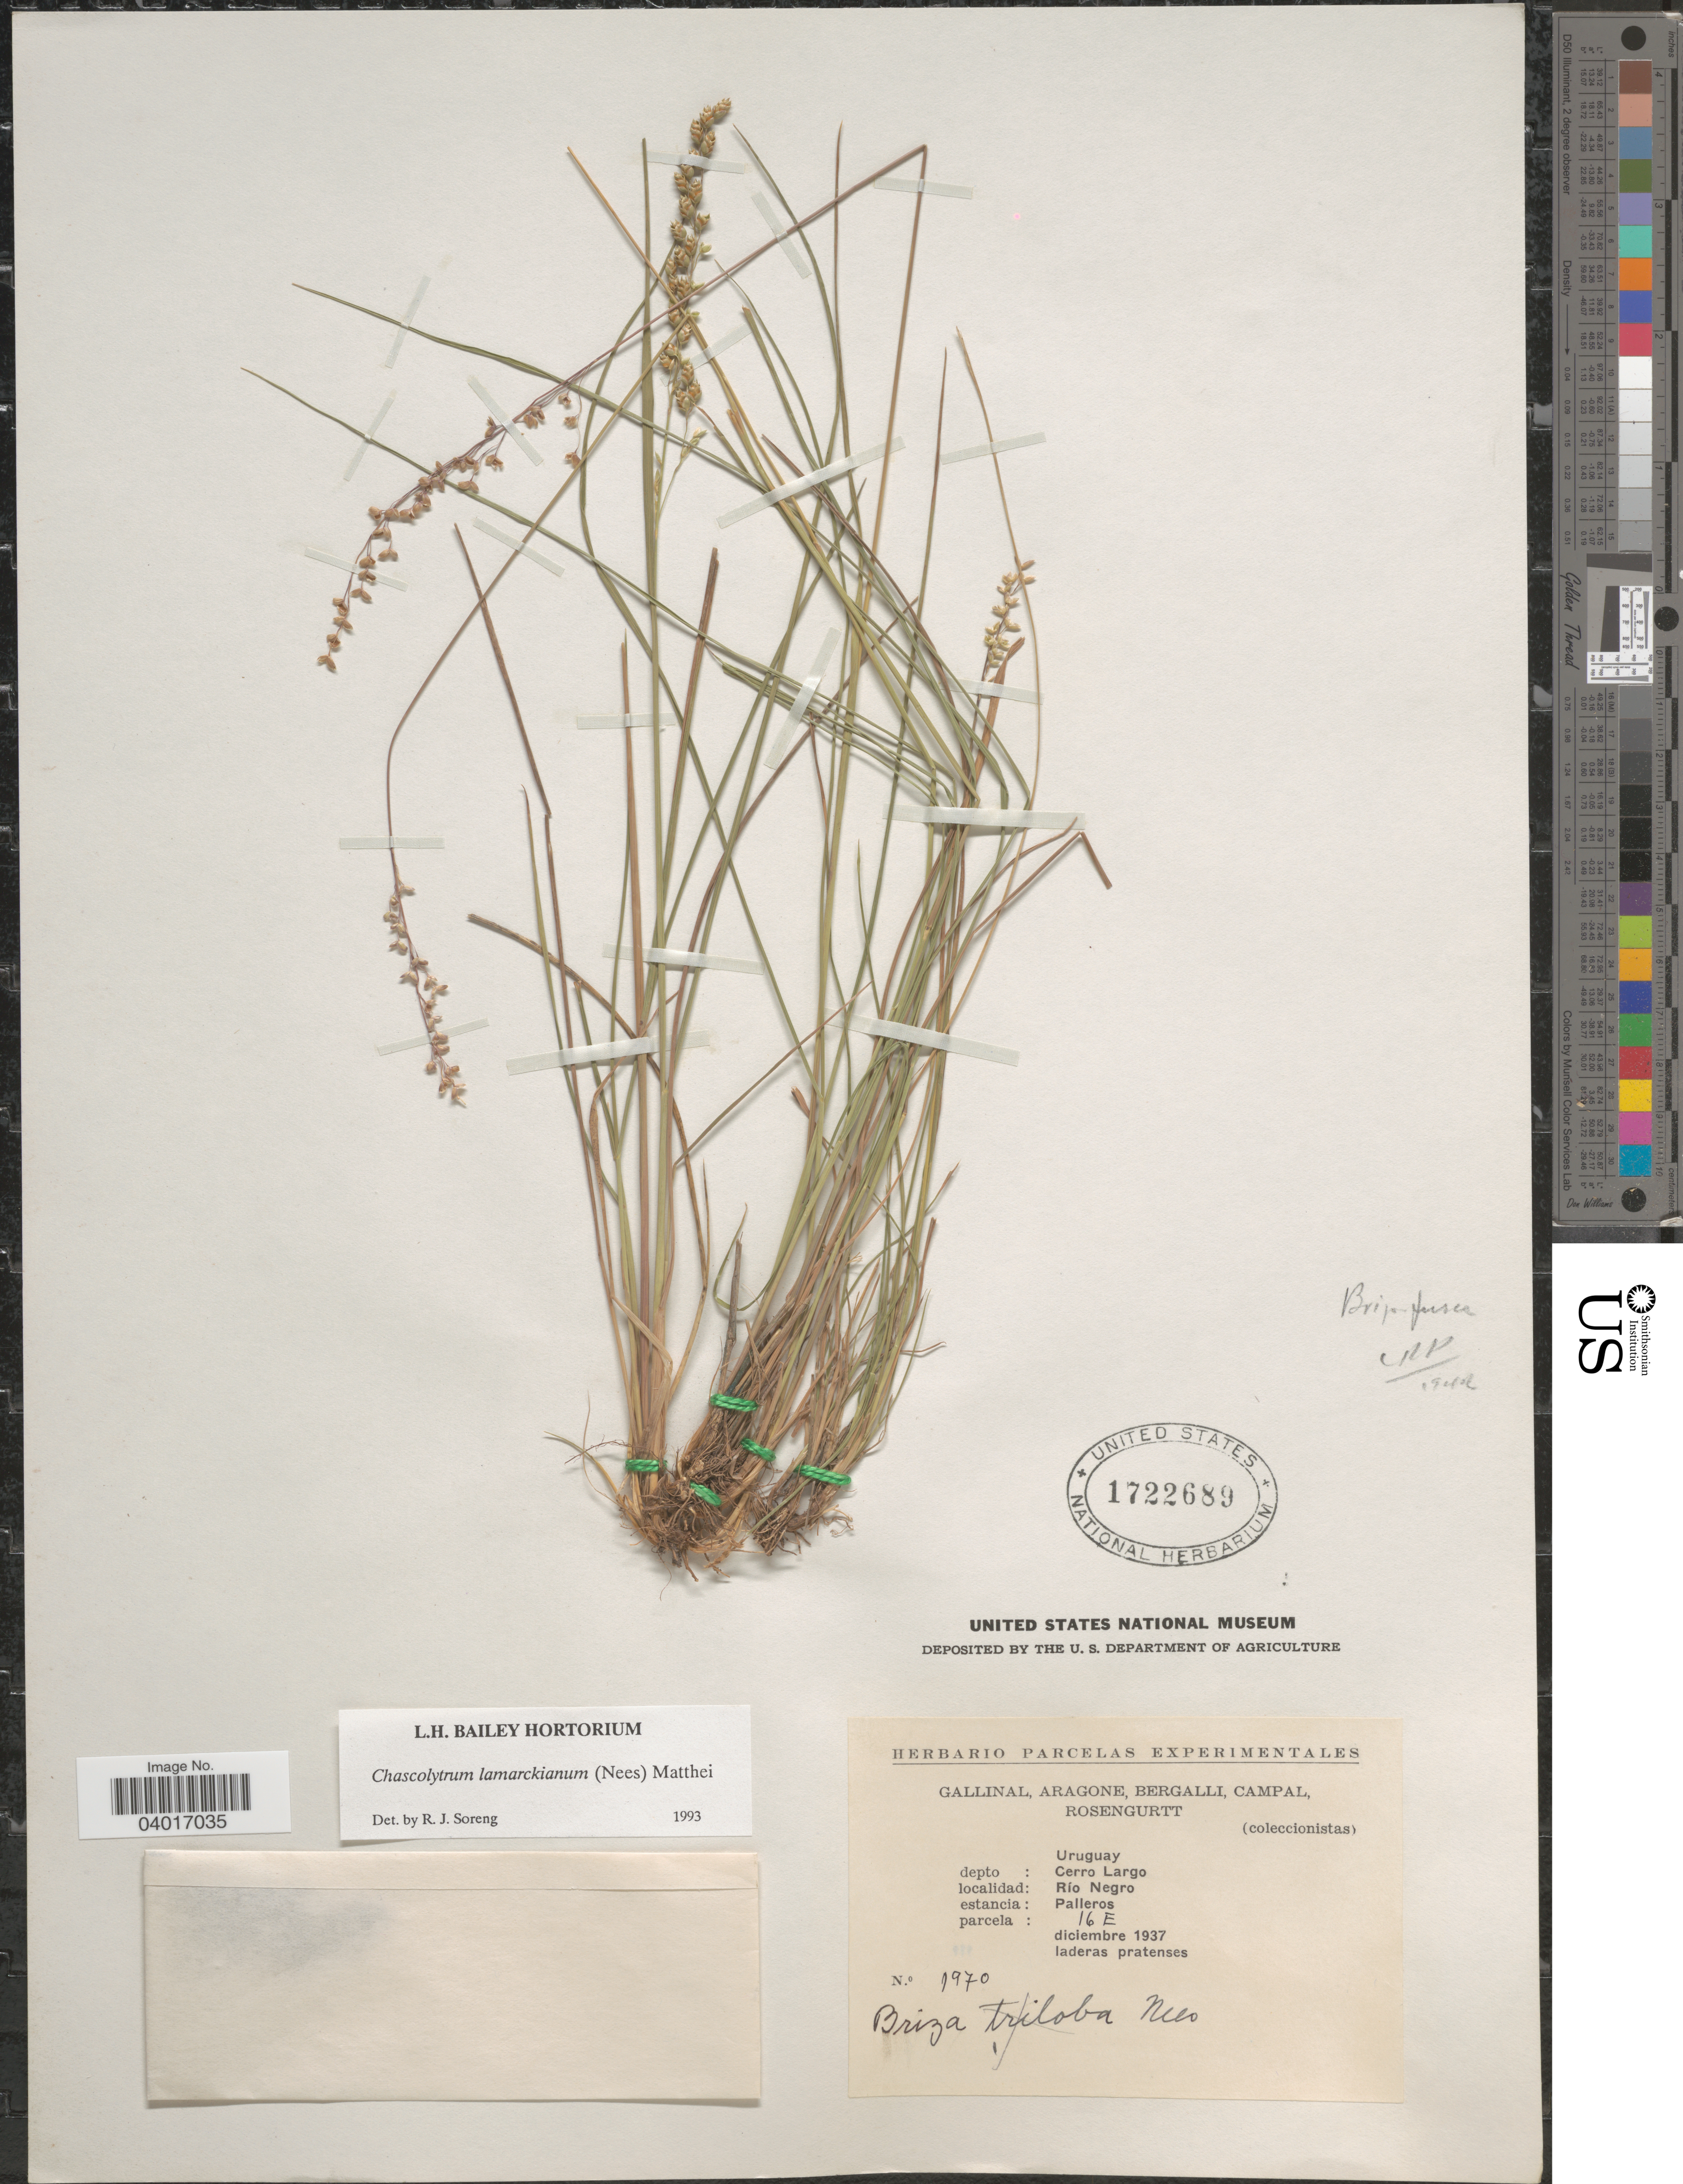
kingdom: Plantae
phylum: Tracheophyta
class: Liliopsida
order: Poales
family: Poaceae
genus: Chascolytrum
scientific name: Chascolytrum lamarckianum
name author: (Nees) Matthei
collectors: -. Gallinal, -- Aragone, -- Bergalli, -- Campal & Rosengurtt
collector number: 1970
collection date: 1937-12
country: Uruguay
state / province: Cerro Largo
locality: Depto: Cerro Largo. Río Negro. Estancia: Palleros. Parcela: 16E.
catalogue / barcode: US 1722689